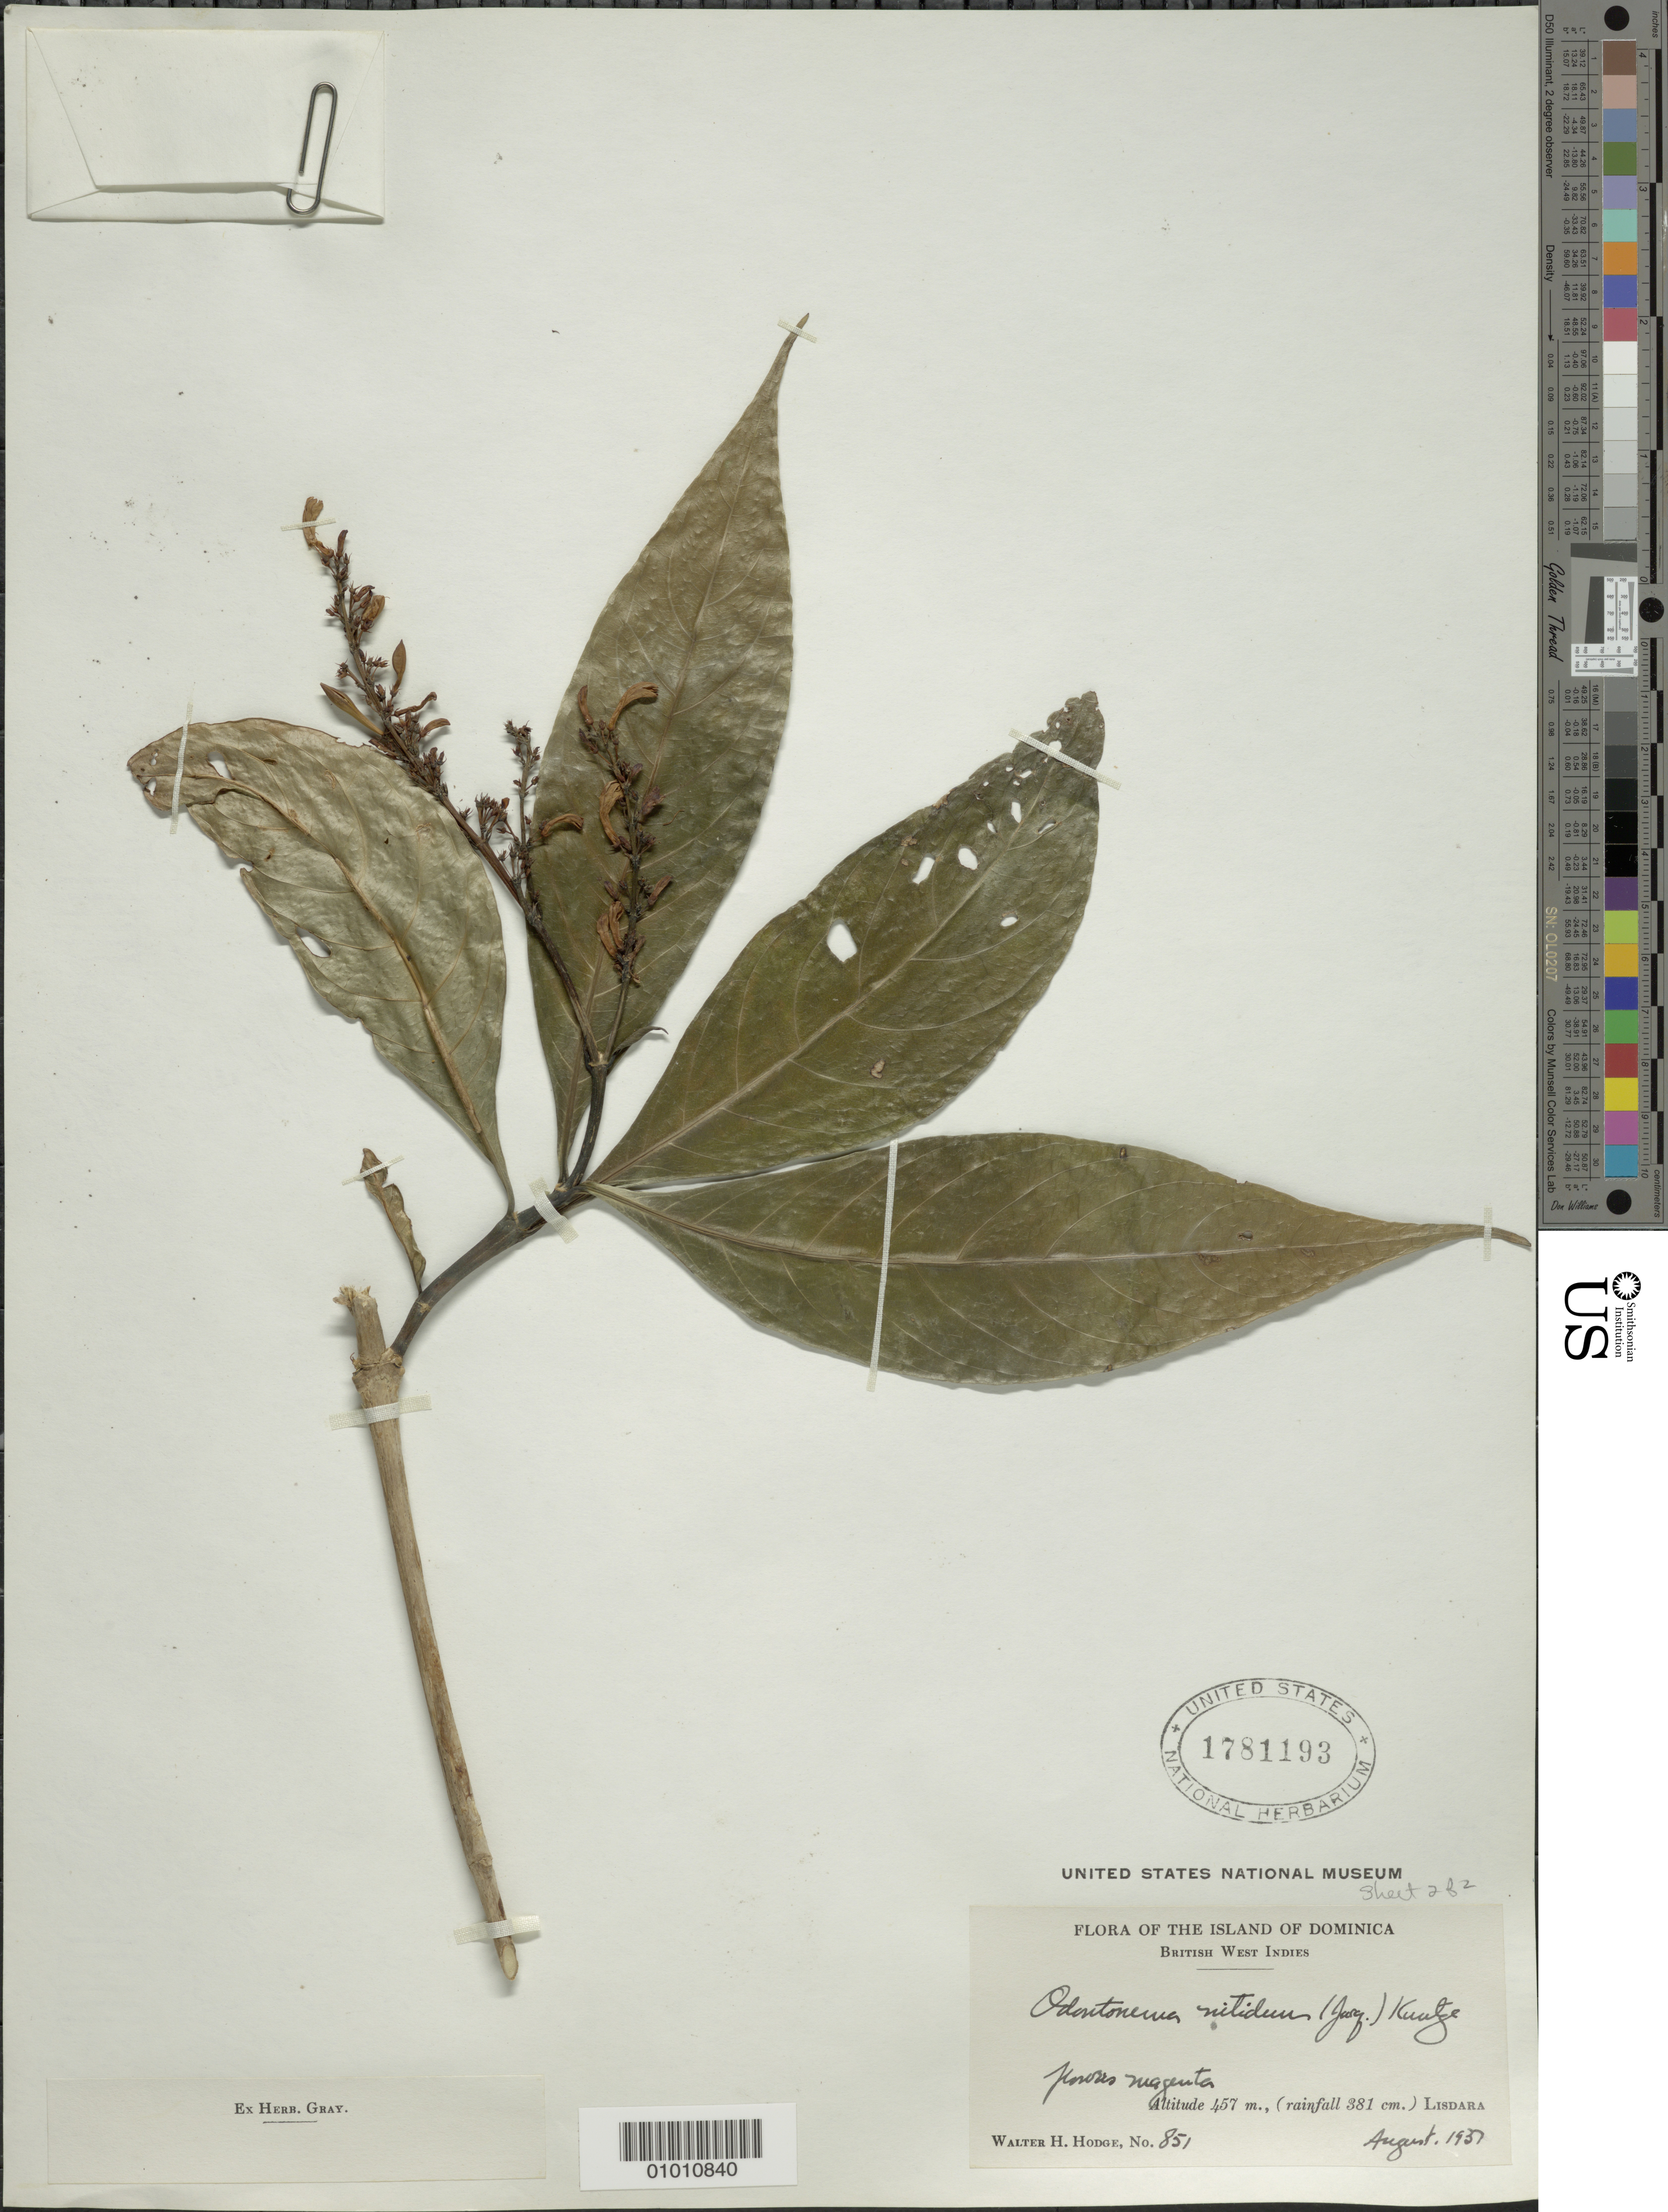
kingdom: Plantae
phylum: Tracheophyta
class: Magnoliopsida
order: Lamiales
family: Acanthaceae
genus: Odontonema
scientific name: Odontonema nitidum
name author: (Jacq.) Kuntze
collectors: W. Hodge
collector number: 851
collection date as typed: Aug 1937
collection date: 1937-08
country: Dominica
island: Dominica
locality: Lisadara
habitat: Rainfall 381 cm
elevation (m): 457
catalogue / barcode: US 1781193